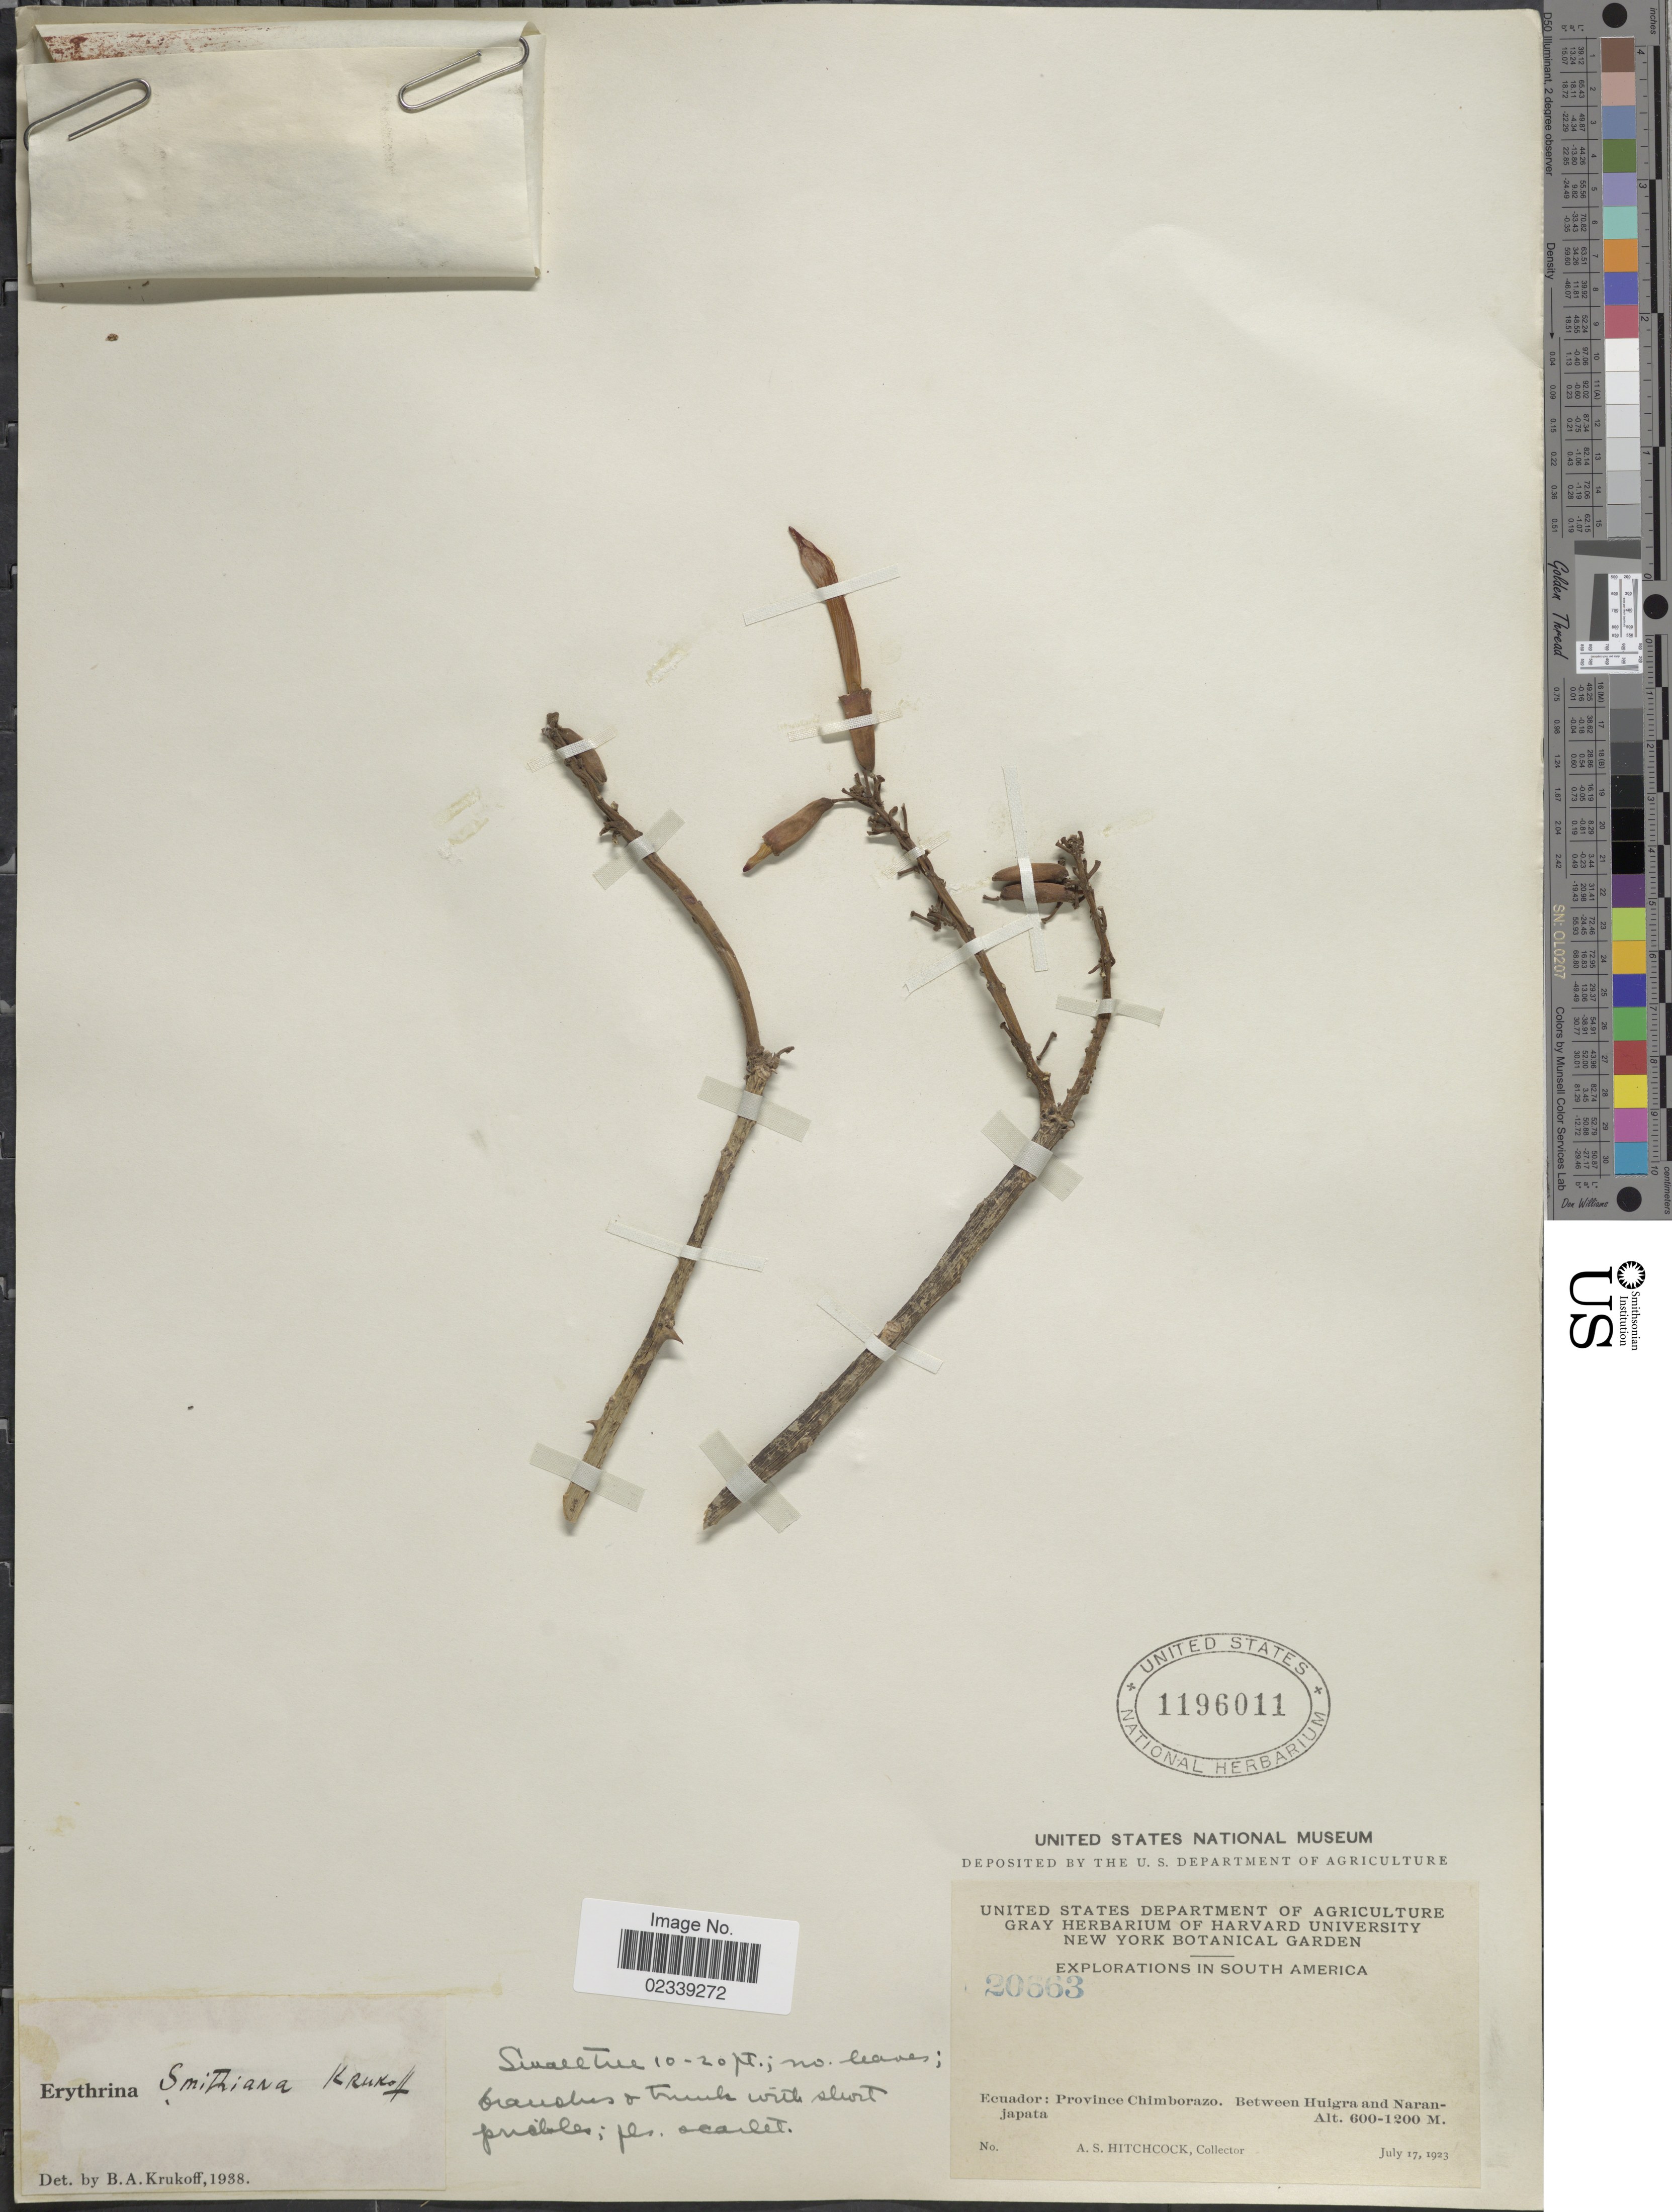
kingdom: Plantae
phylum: Tracheophyta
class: Magnoliopsida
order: Fabales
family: Fabaceae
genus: Erythrina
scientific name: Erythrina smithiana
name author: Krukoff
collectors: A. S. Hitchcock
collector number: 20663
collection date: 1923-07-17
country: Ecuador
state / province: Chimborazo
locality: Between Huigra and Naranjapata.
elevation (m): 600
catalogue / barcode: US 1196011